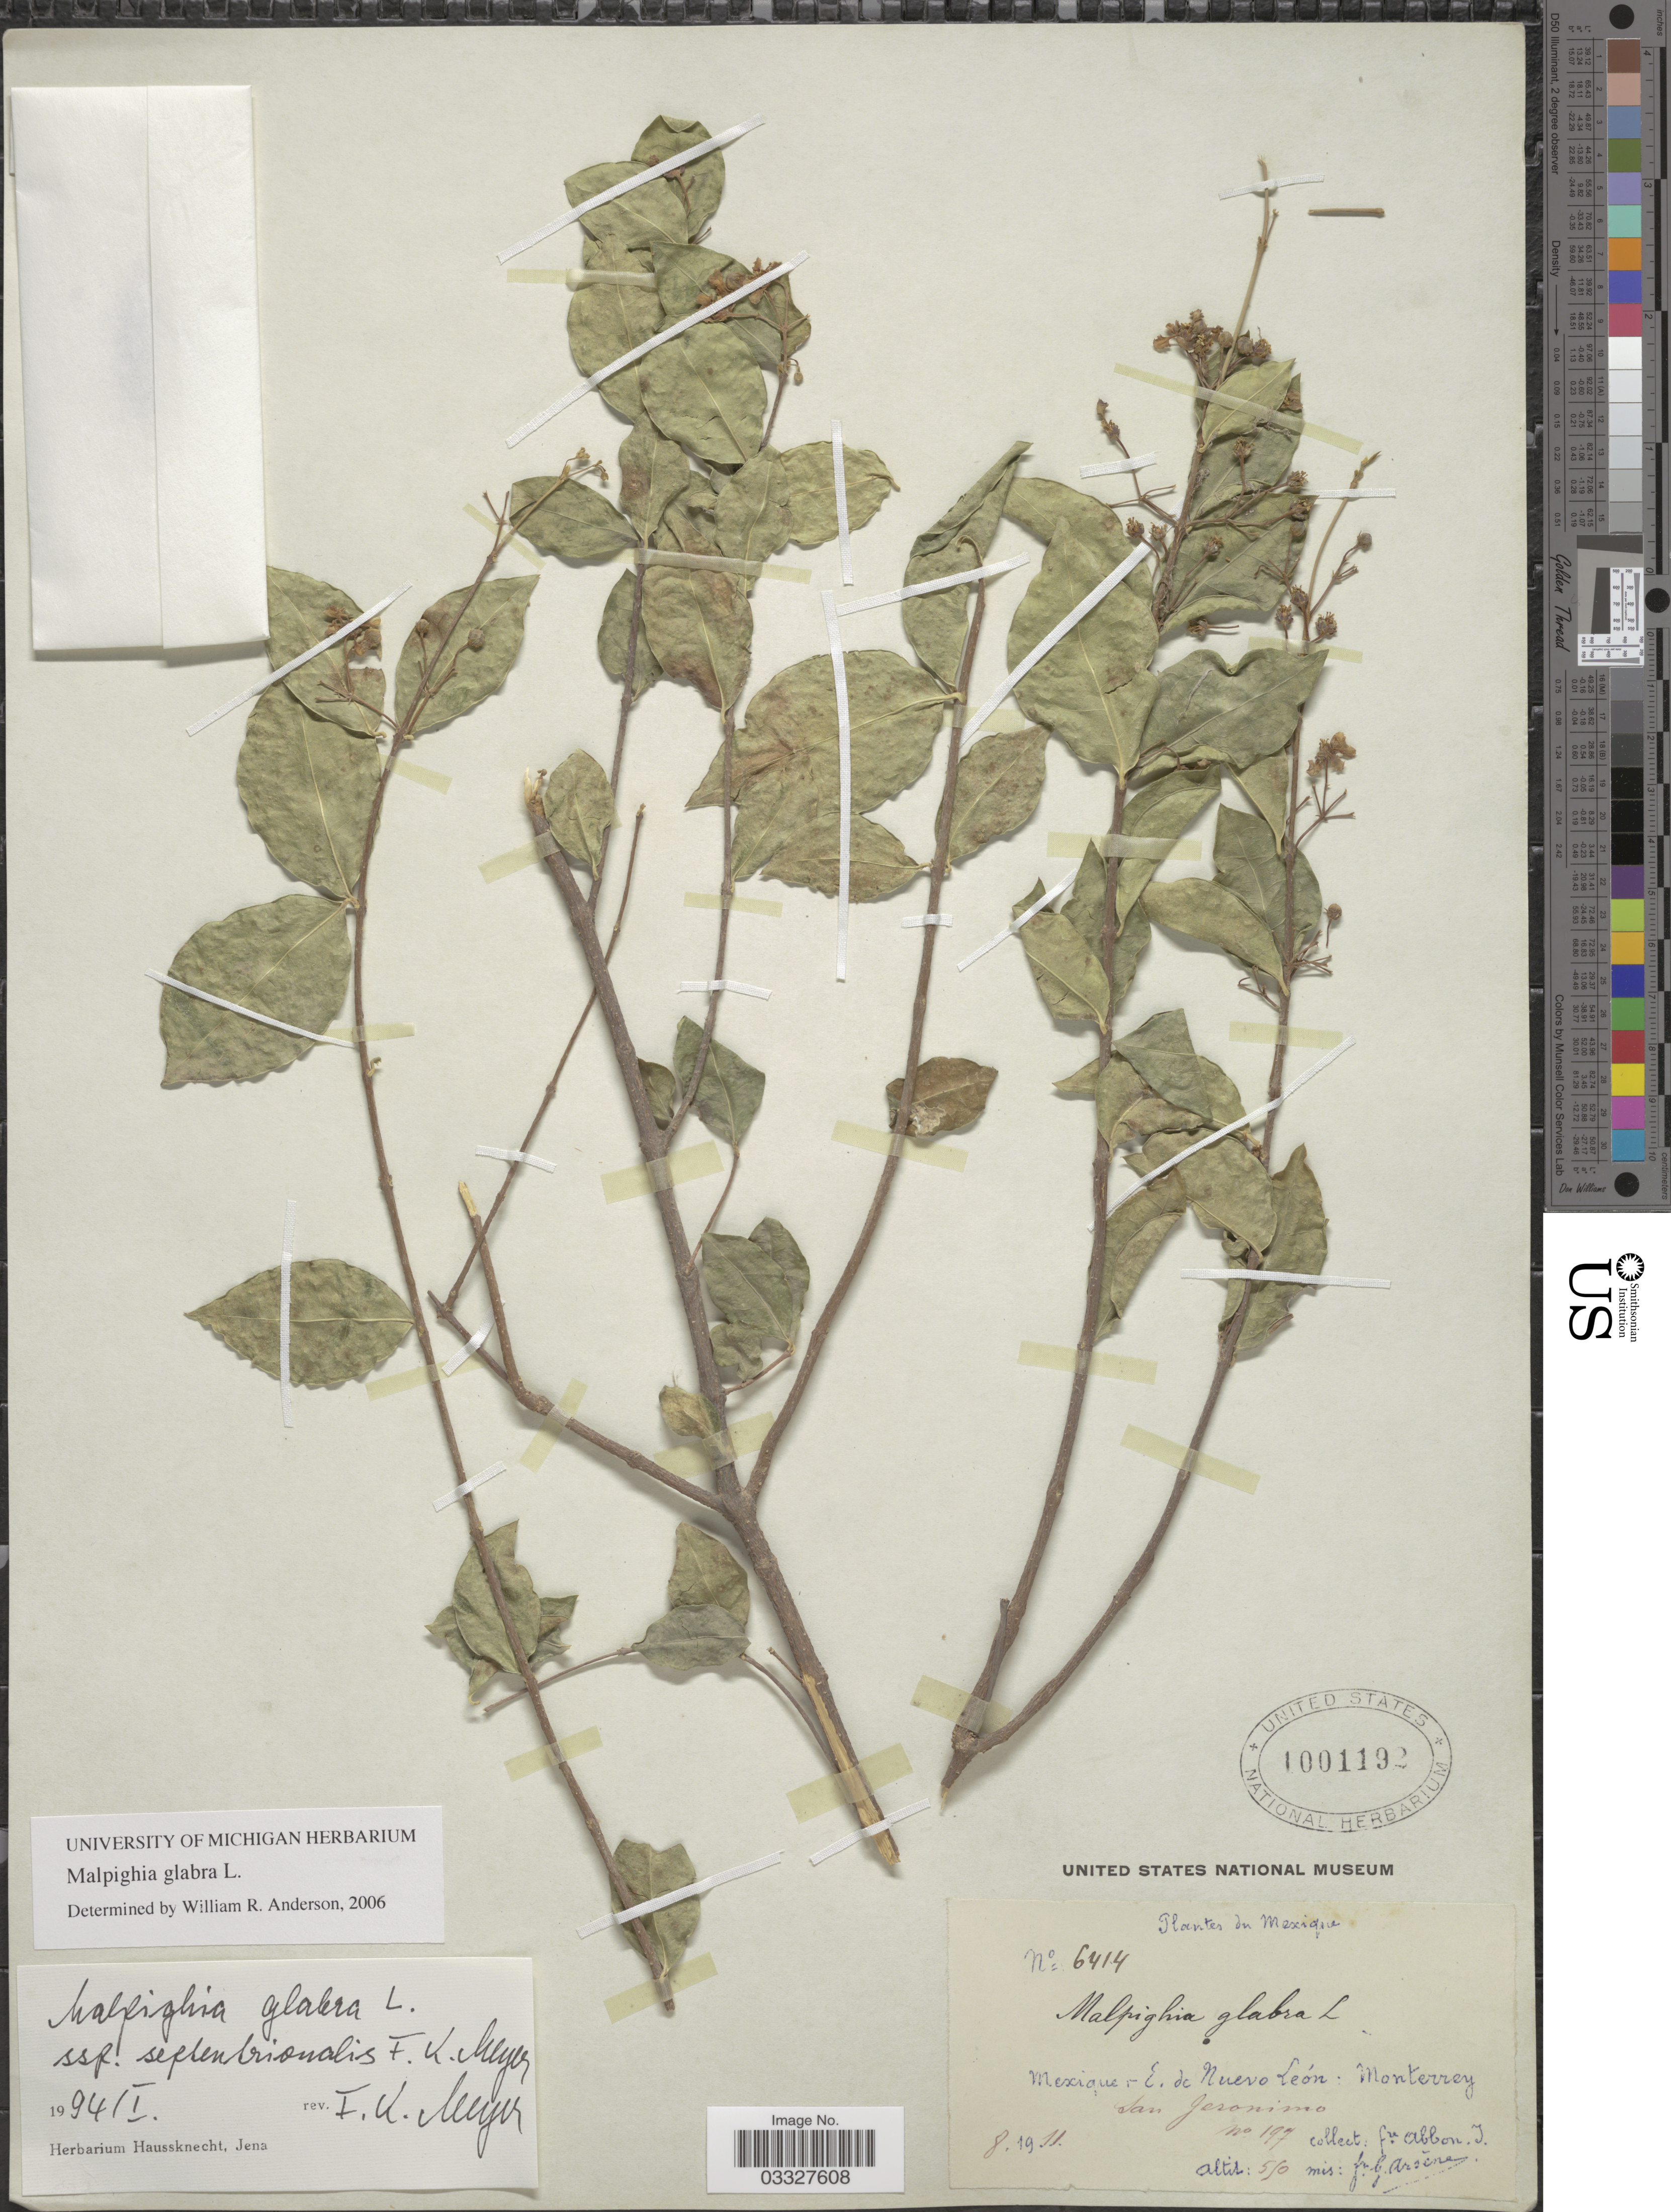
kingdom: Plantae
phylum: Tracheophyta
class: Magnoliopsida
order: Malpighiales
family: Malpighiaceae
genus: Malpighia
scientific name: Malpighia glabra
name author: L.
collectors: Bro. Abbon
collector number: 6414/197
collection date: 1911-08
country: Mexico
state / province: Nuevo León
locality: E. de Nuevo León: Monterrey. San Jeronimo.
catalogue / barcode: US 1001192